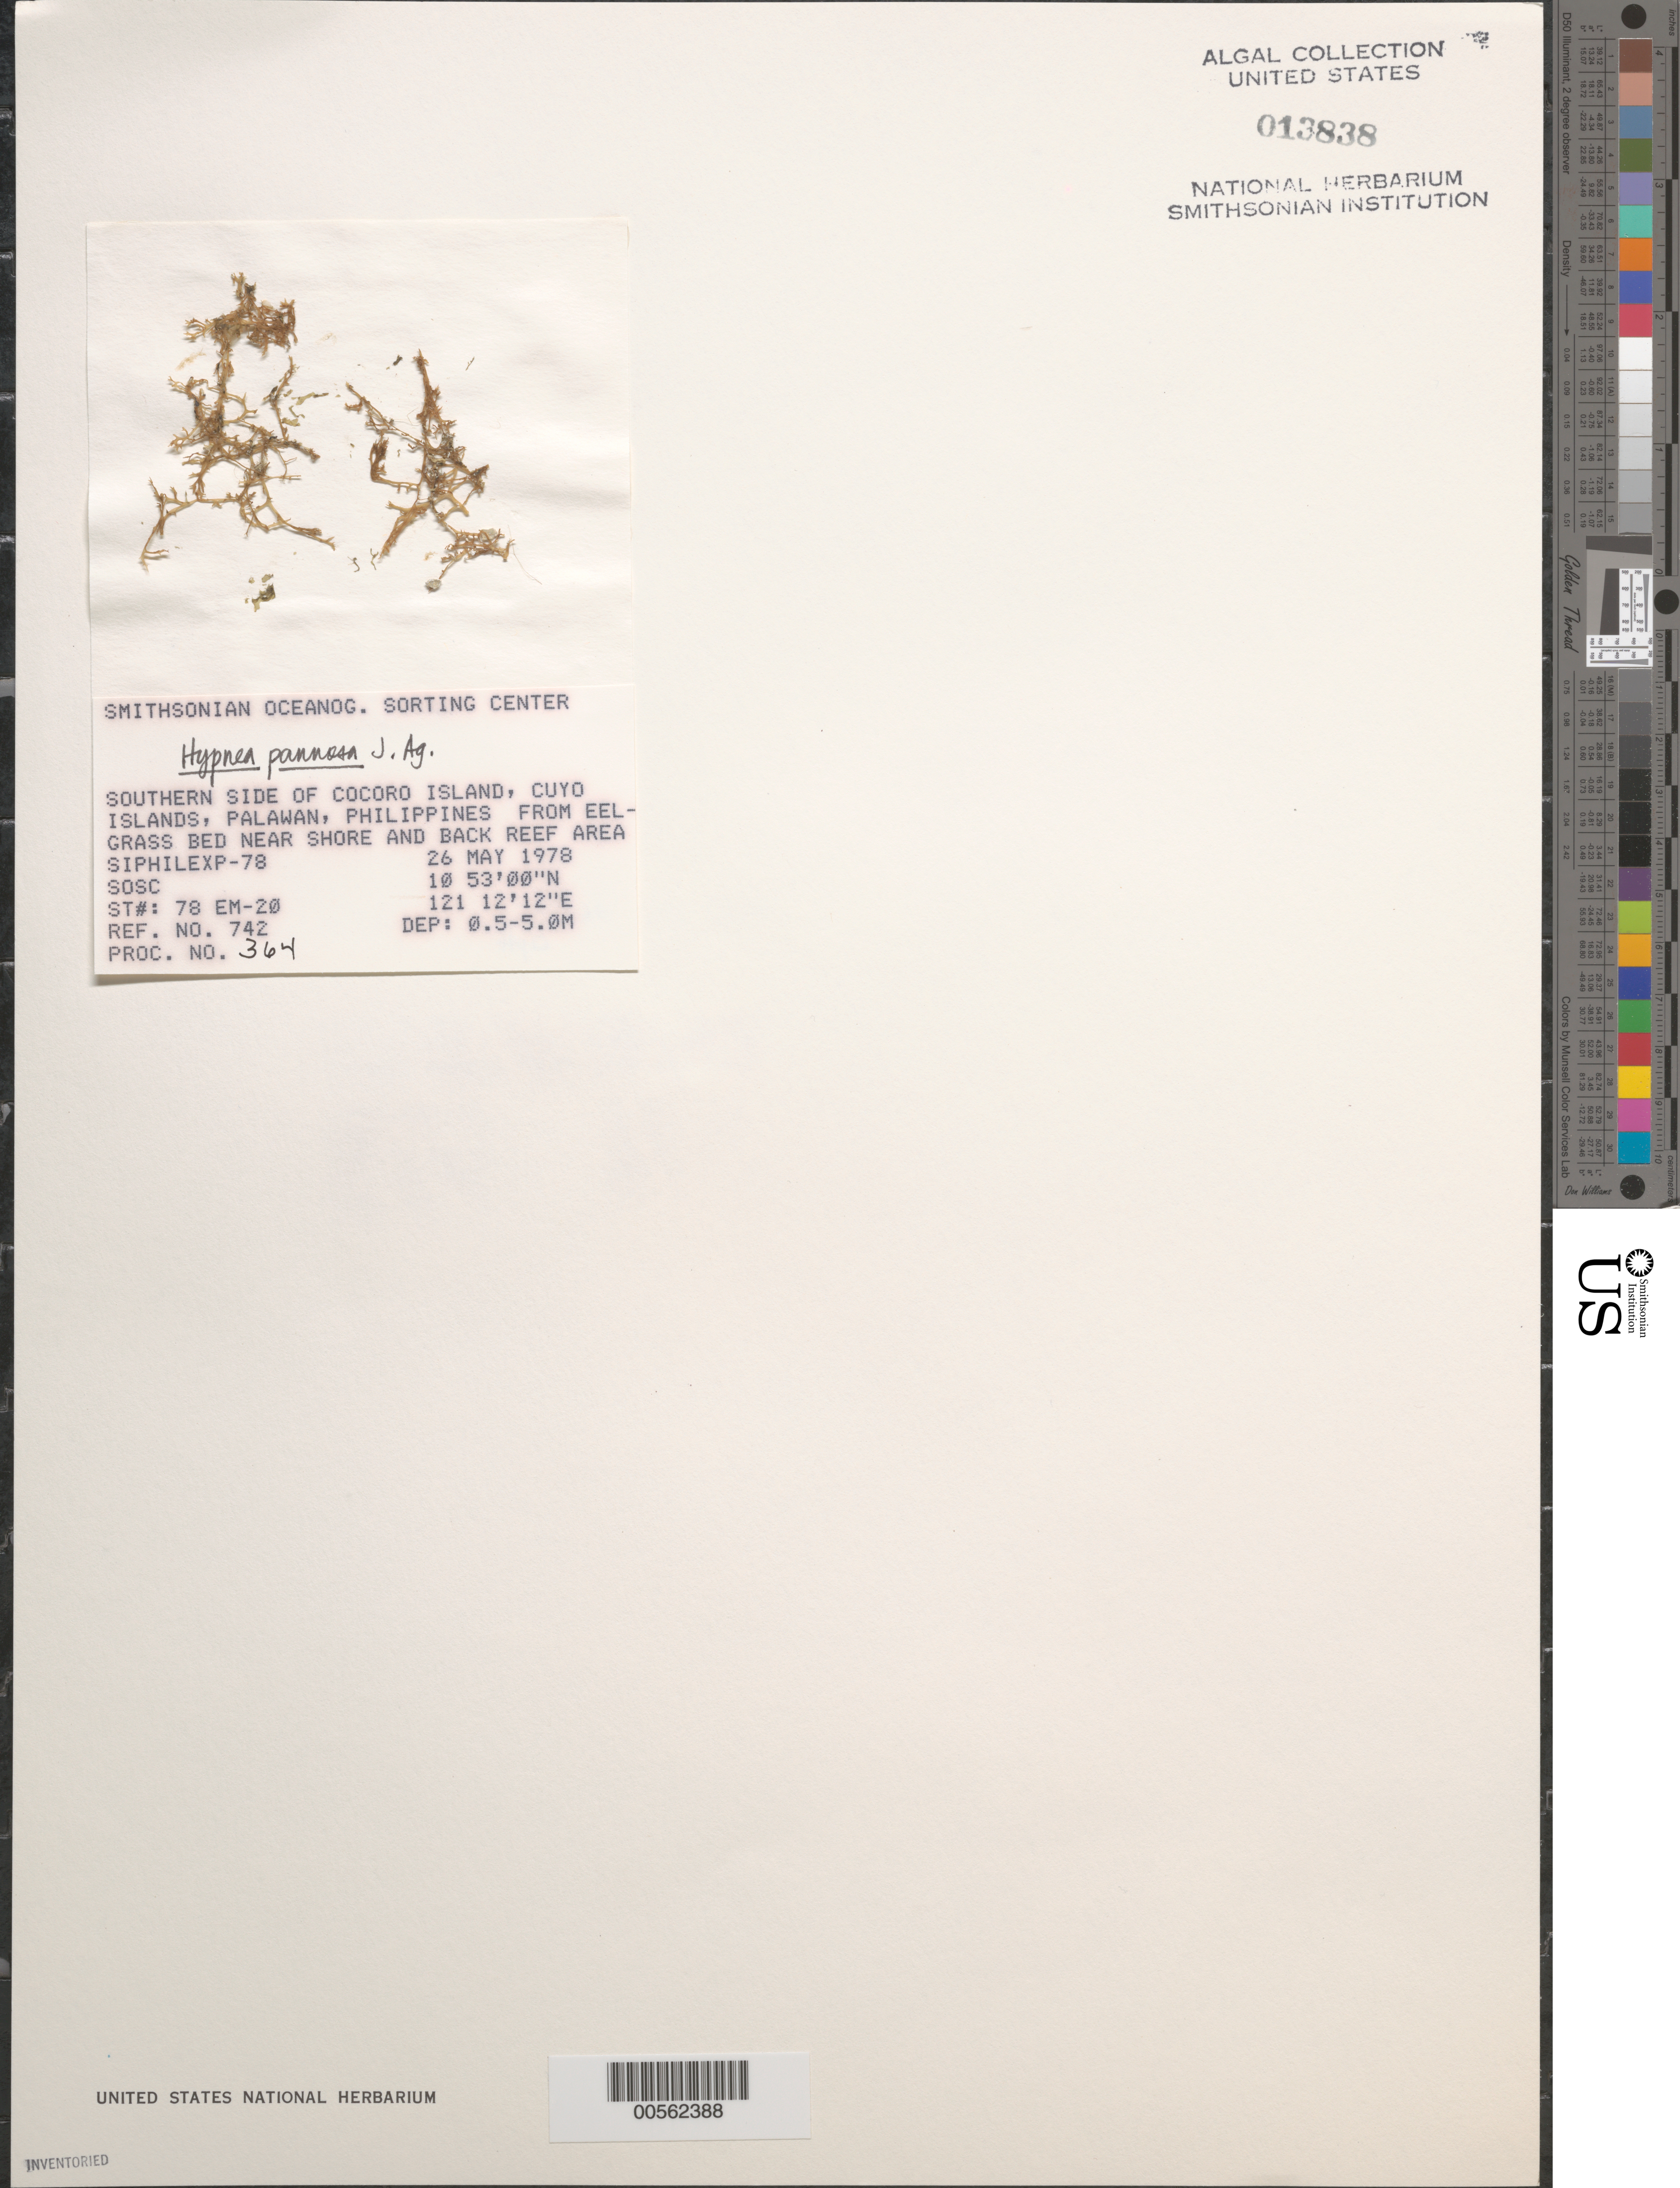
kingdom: Plantae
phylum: Rhodophyta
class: Florideophyceae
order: Gigartinales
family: Cystocloniaceae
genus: Hypnea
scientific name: Hypnea pannosa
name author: J. Agardh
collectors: SOSC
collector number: Station 78 EM-20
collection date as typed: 26 May 1978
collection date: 1978-05-26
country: Philippines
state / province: Mimaropa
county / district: Palawan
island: Cocoro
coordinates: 10 53' 00" N, 121 12' 12" E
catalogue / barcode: US 13838